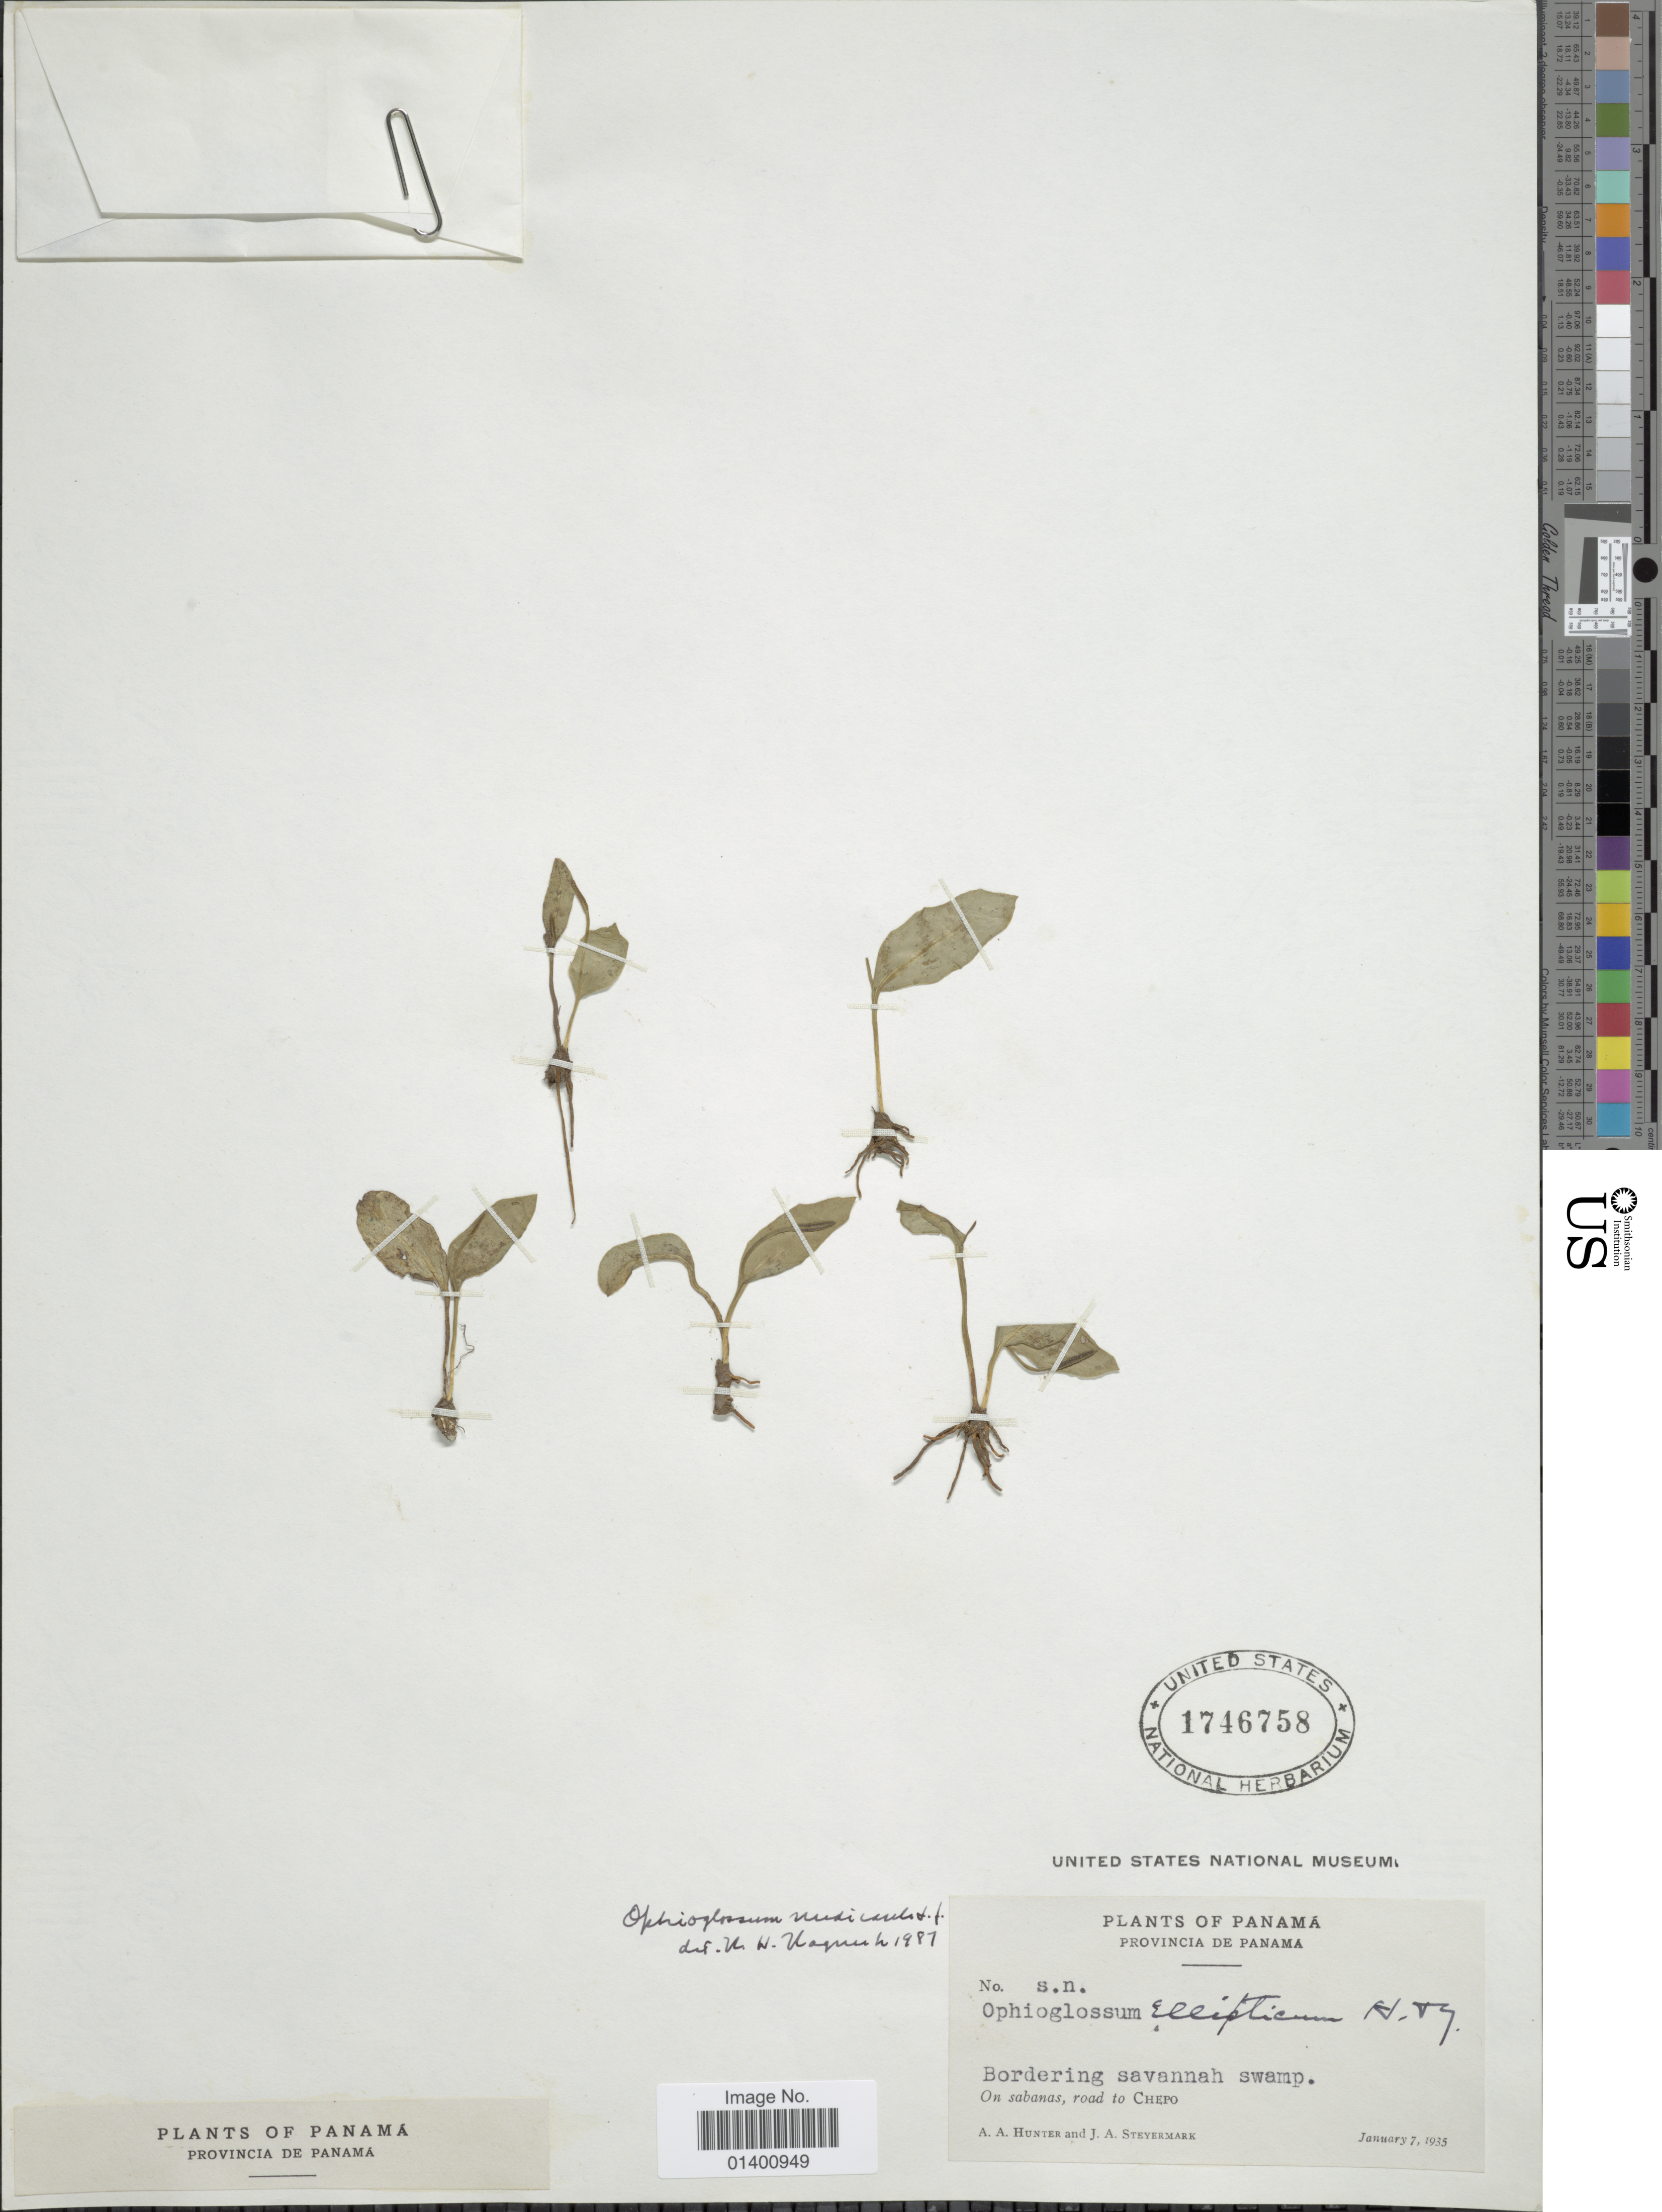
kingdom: Plantae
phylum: Tracheophyta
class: Polypodiopsida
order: Ophioglossales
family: Ophioglossaceae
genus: Ophioglossum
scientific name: Ophioglossum nudicaule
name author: L. f.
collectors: A. Hunter & J. Steyermark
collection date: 1935-01-07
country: Panama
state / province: Panamá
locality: On sabanas, road to Chepo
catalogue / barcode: US 1746758